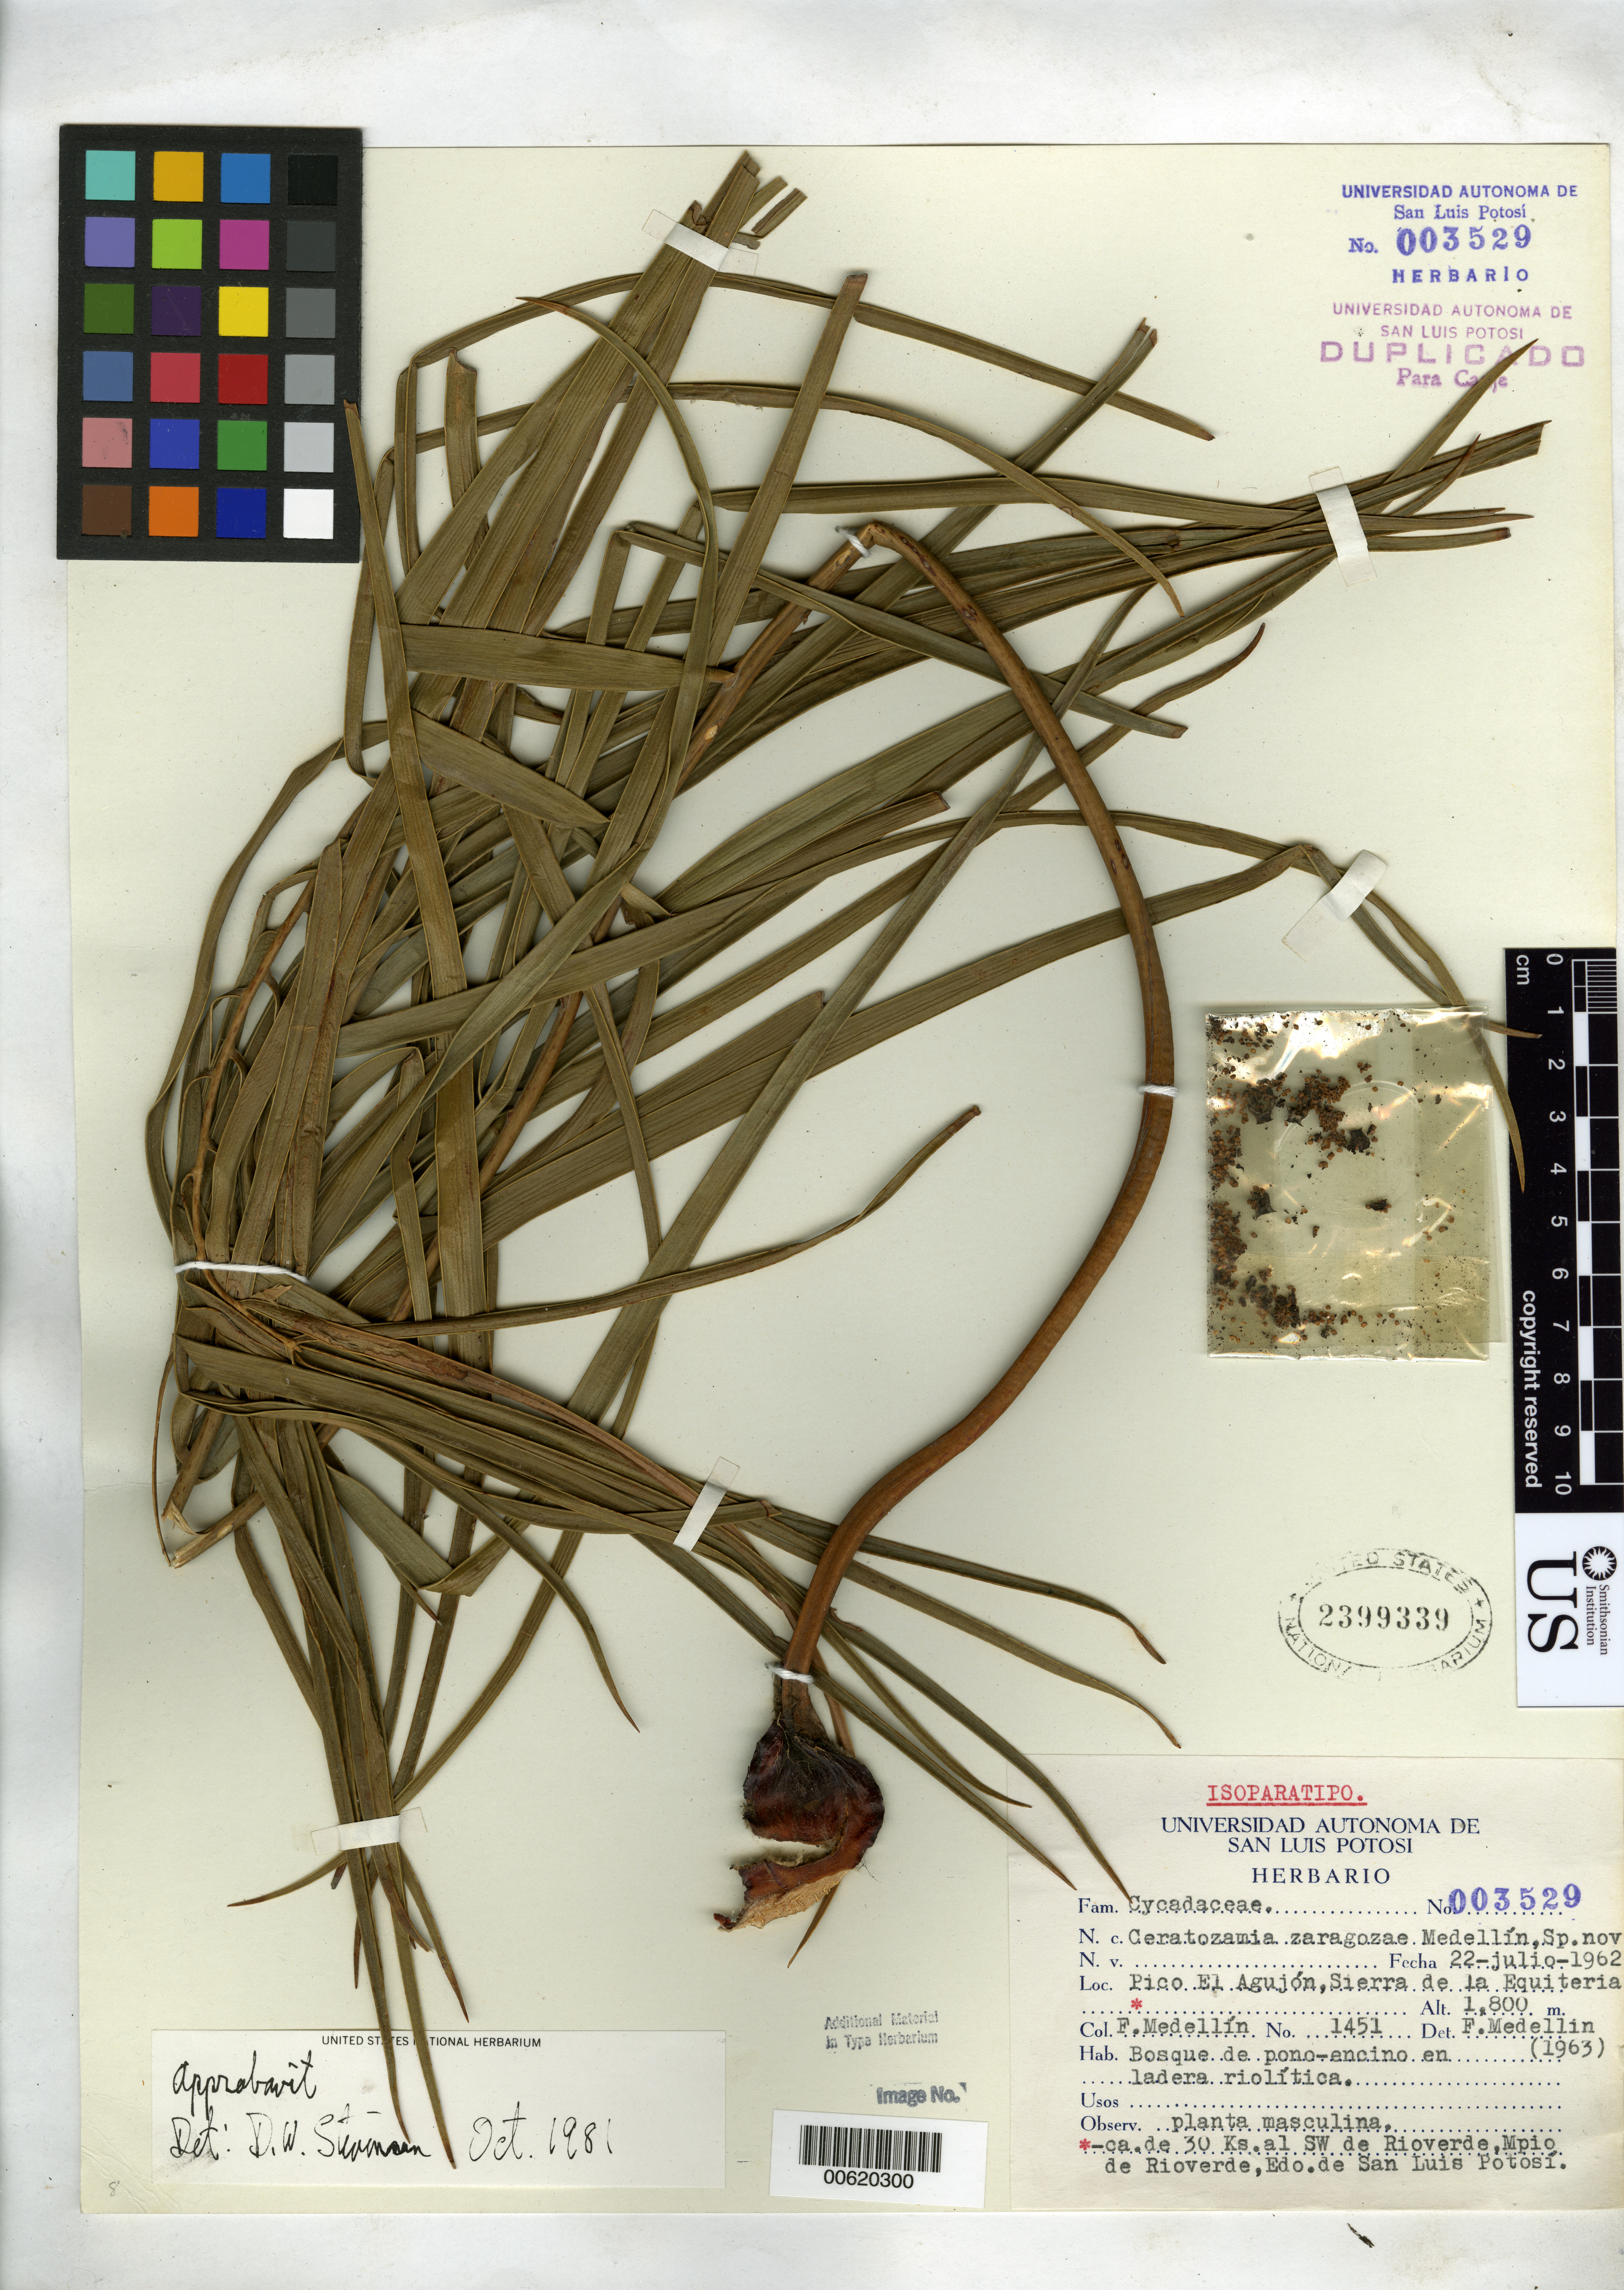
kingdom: Plantae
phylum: Tracheophyta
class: Cycadopsida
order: Cycadales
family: Zamiaceae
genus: Ceratozamia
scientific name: Ceratozamia zaragozae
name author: Medellin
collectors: F. Medellin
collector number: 003529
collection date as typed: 22 Jul 1962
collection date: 1962-07-22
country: Mexico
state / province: San Luis Potosí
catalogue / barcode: US 2399339